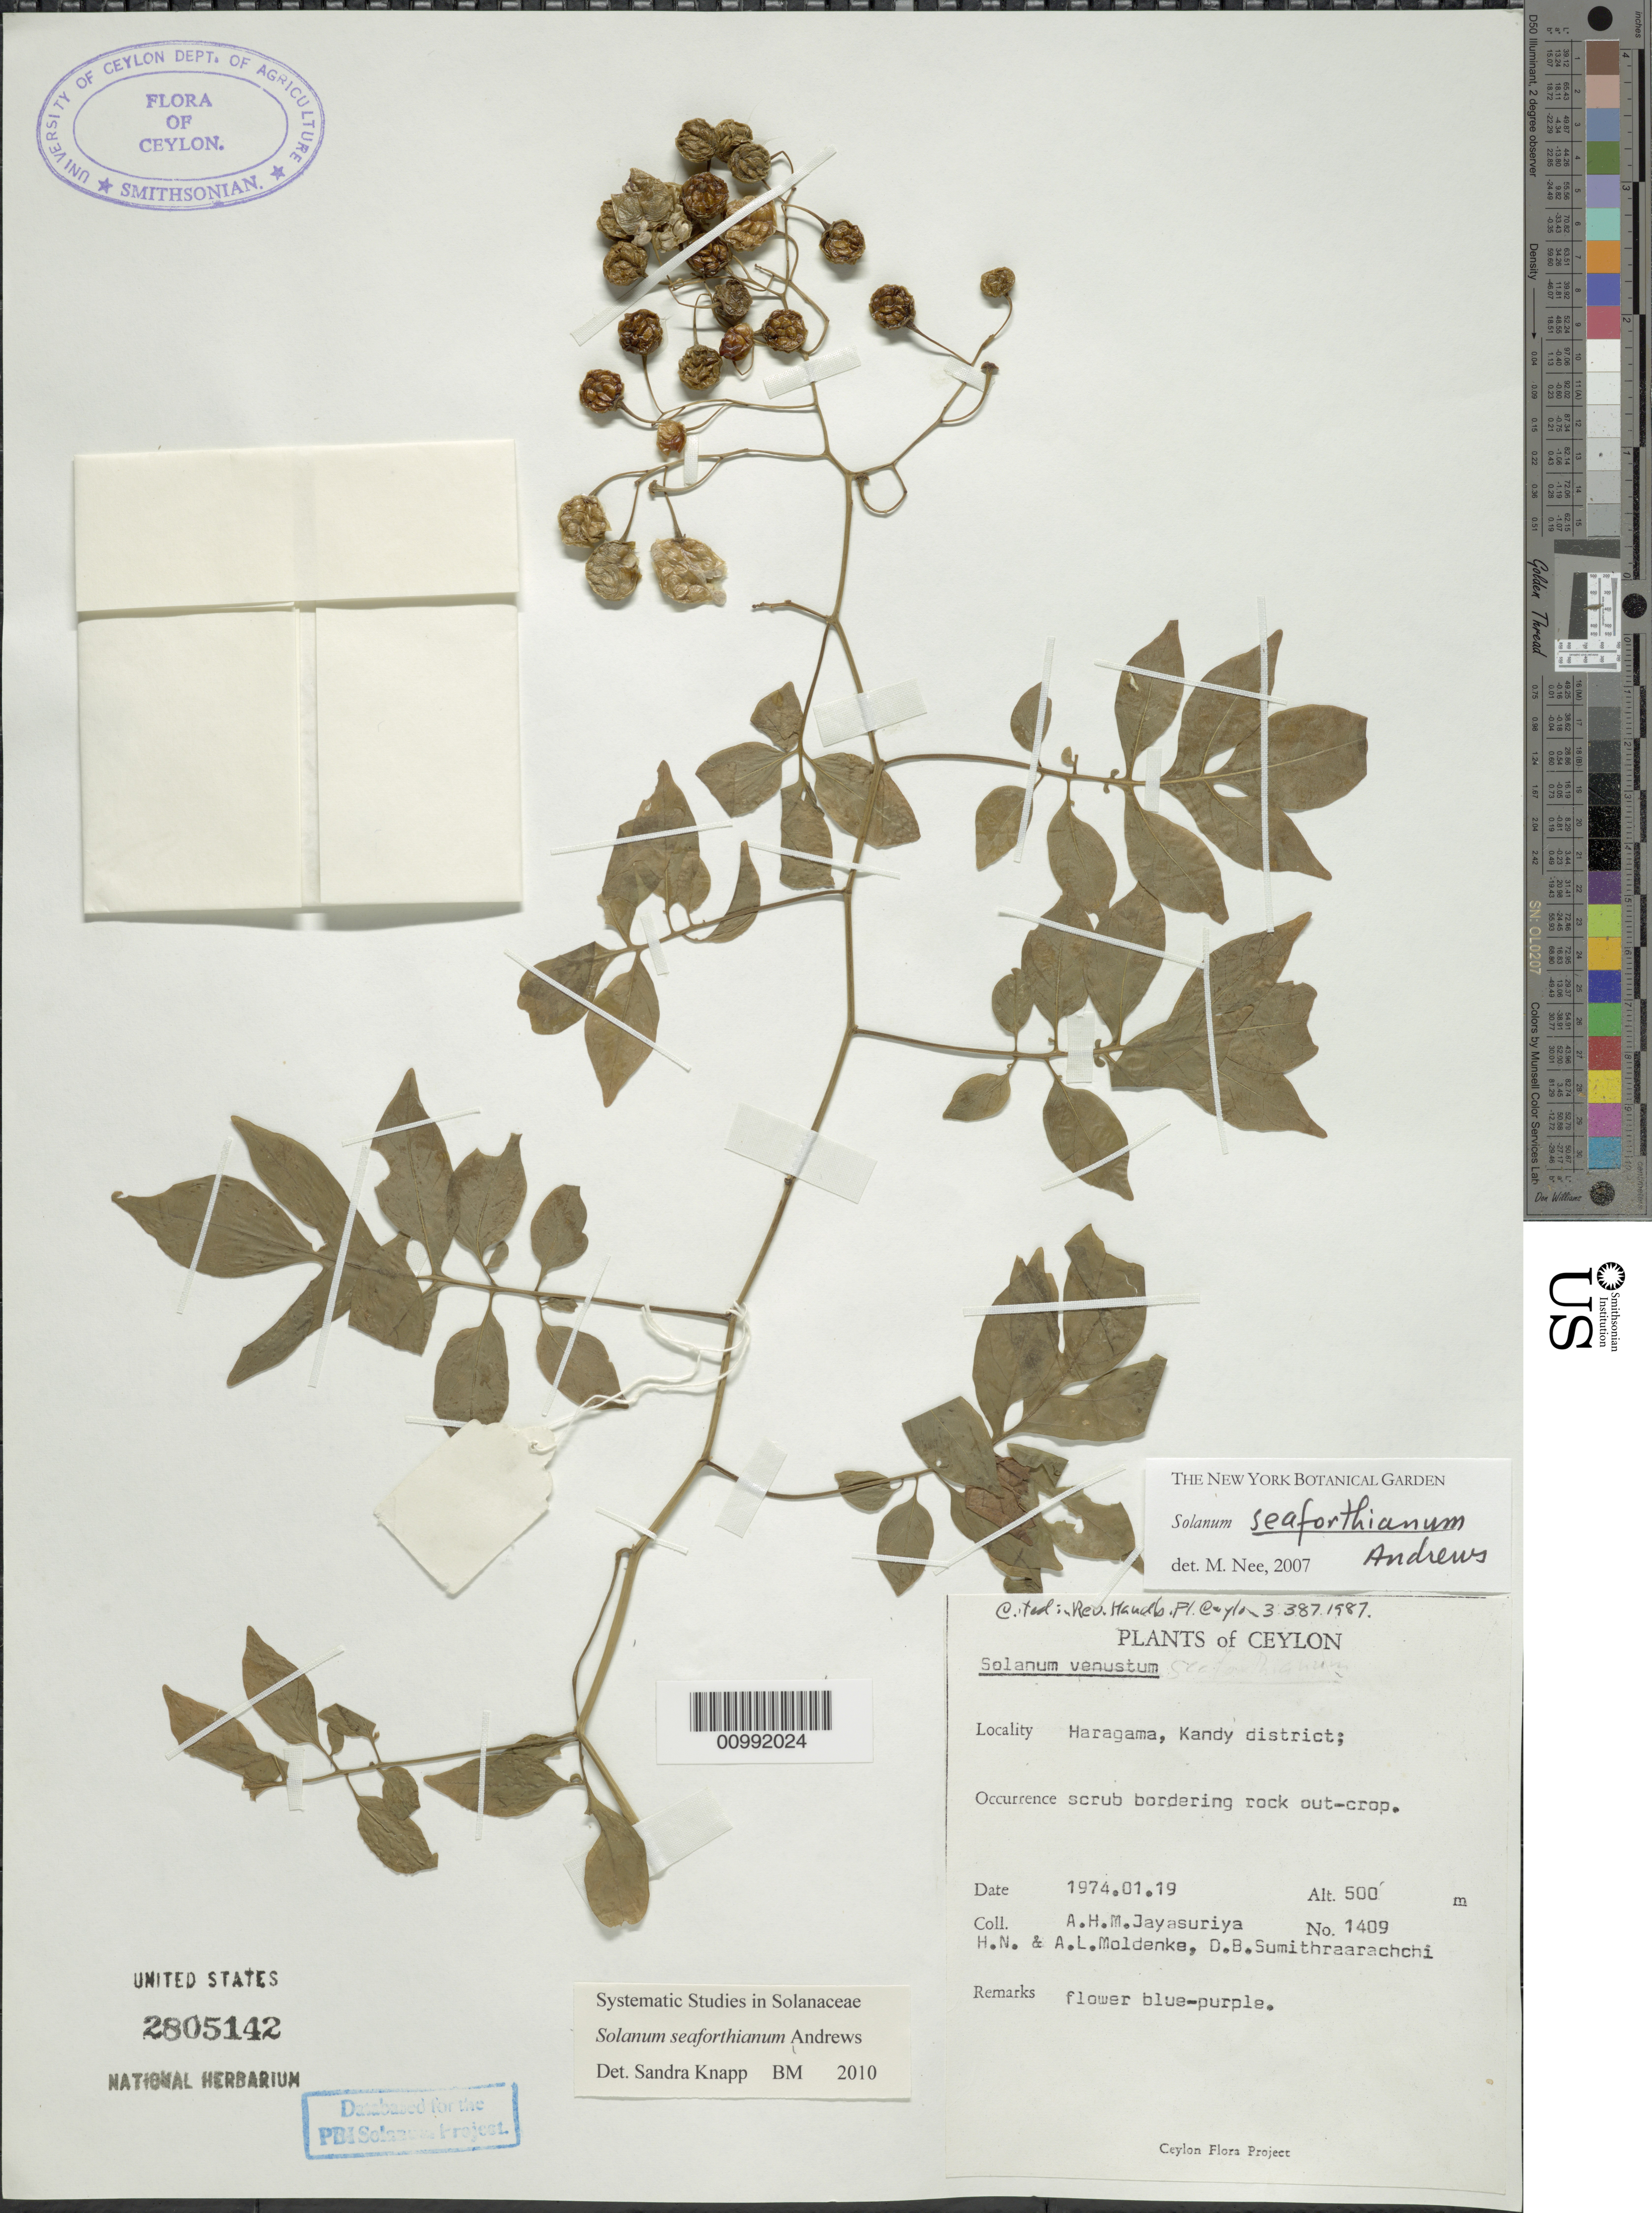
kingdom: Plantae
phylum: Tracheophyta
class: Magnoliopsida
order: Solanales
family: Solanaceae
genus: Solanum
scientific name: Solanum seaforthianum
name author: Andrews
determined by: Knapp, S. D.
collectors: A. H. Jayasuriya, H. N. Moldenke, A. L. Moldenke & D. B. Sumithraarachchi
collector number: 1409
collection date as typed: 19 Jan 1974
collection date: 1974-01-19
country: Sri Lanka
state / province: Central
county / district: Kandy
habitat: scrub bordering rock outcrop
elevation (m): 500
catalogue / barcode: US 2805142